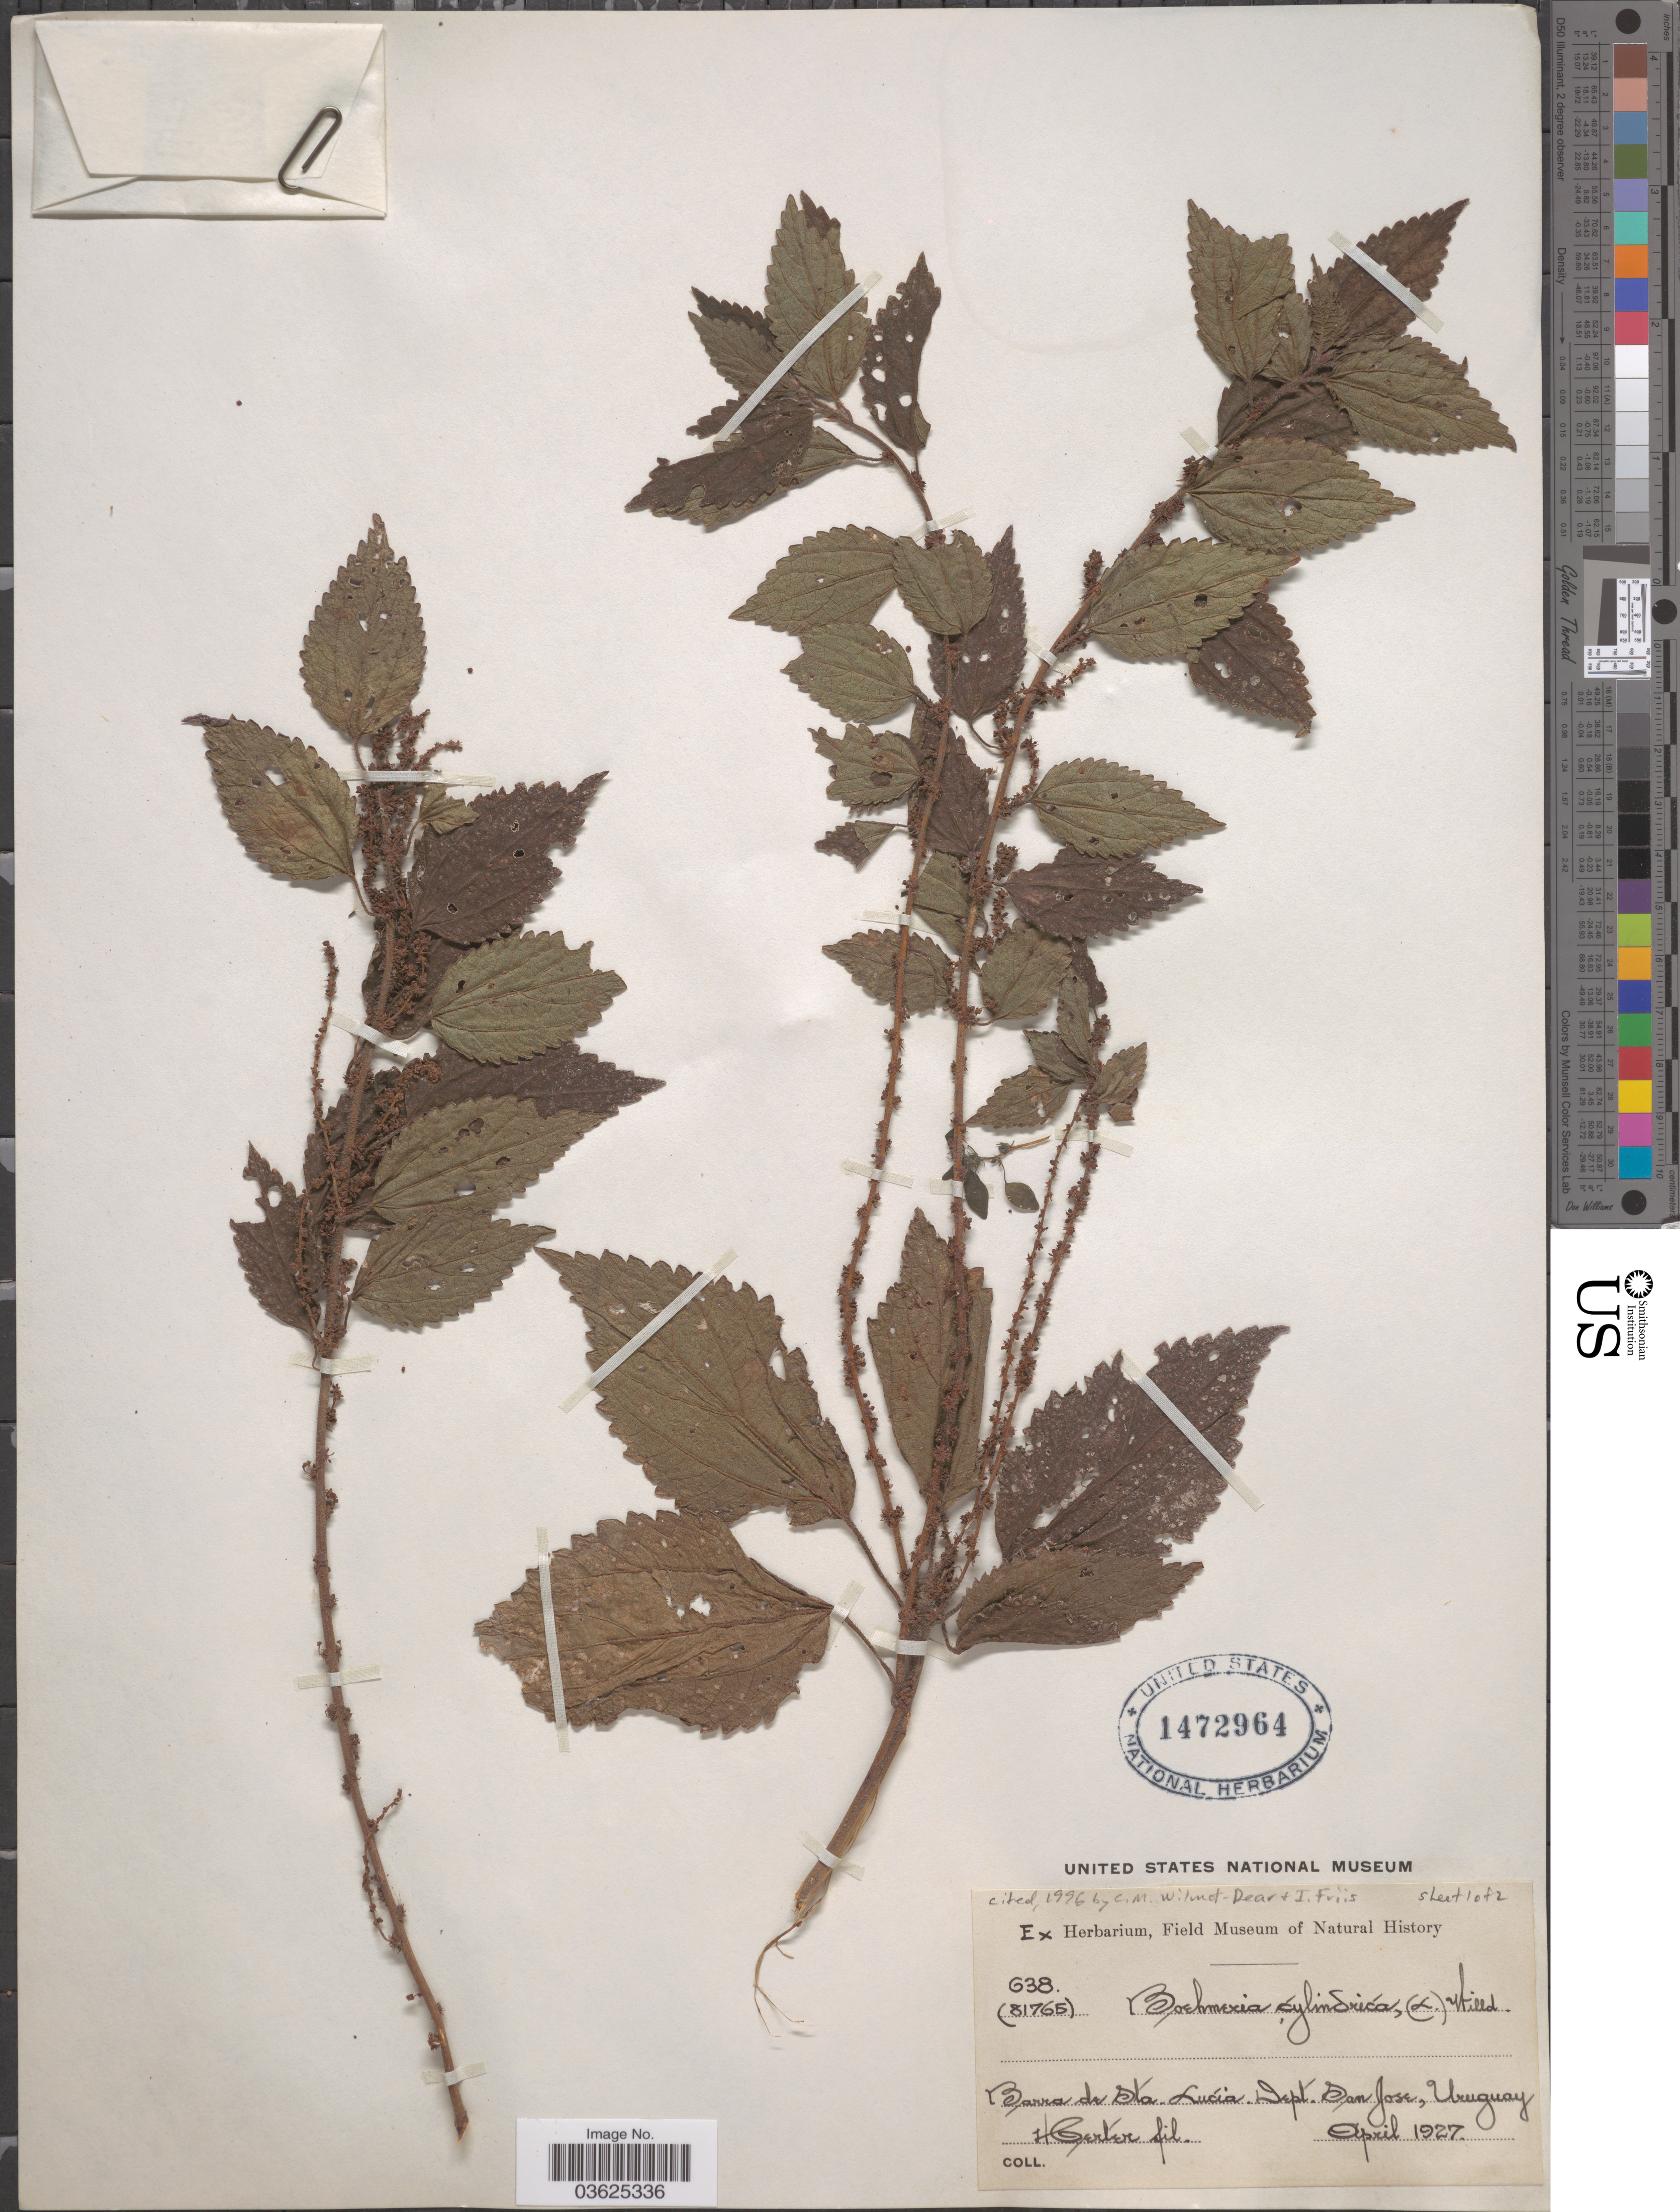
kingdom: Plantae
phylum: Tracheophyta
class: Magnoliopsida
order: Rosales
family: Urticaceae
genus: Boehmeria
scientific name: Boehmeria cylindrica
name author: (L.) Sw.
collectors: Herter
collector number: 638 (81765)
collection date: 1927-04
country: Uruguay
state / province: San Jose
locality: Barra de Sta. Lucía. Dept. San Jose.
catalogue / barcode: US 1472964